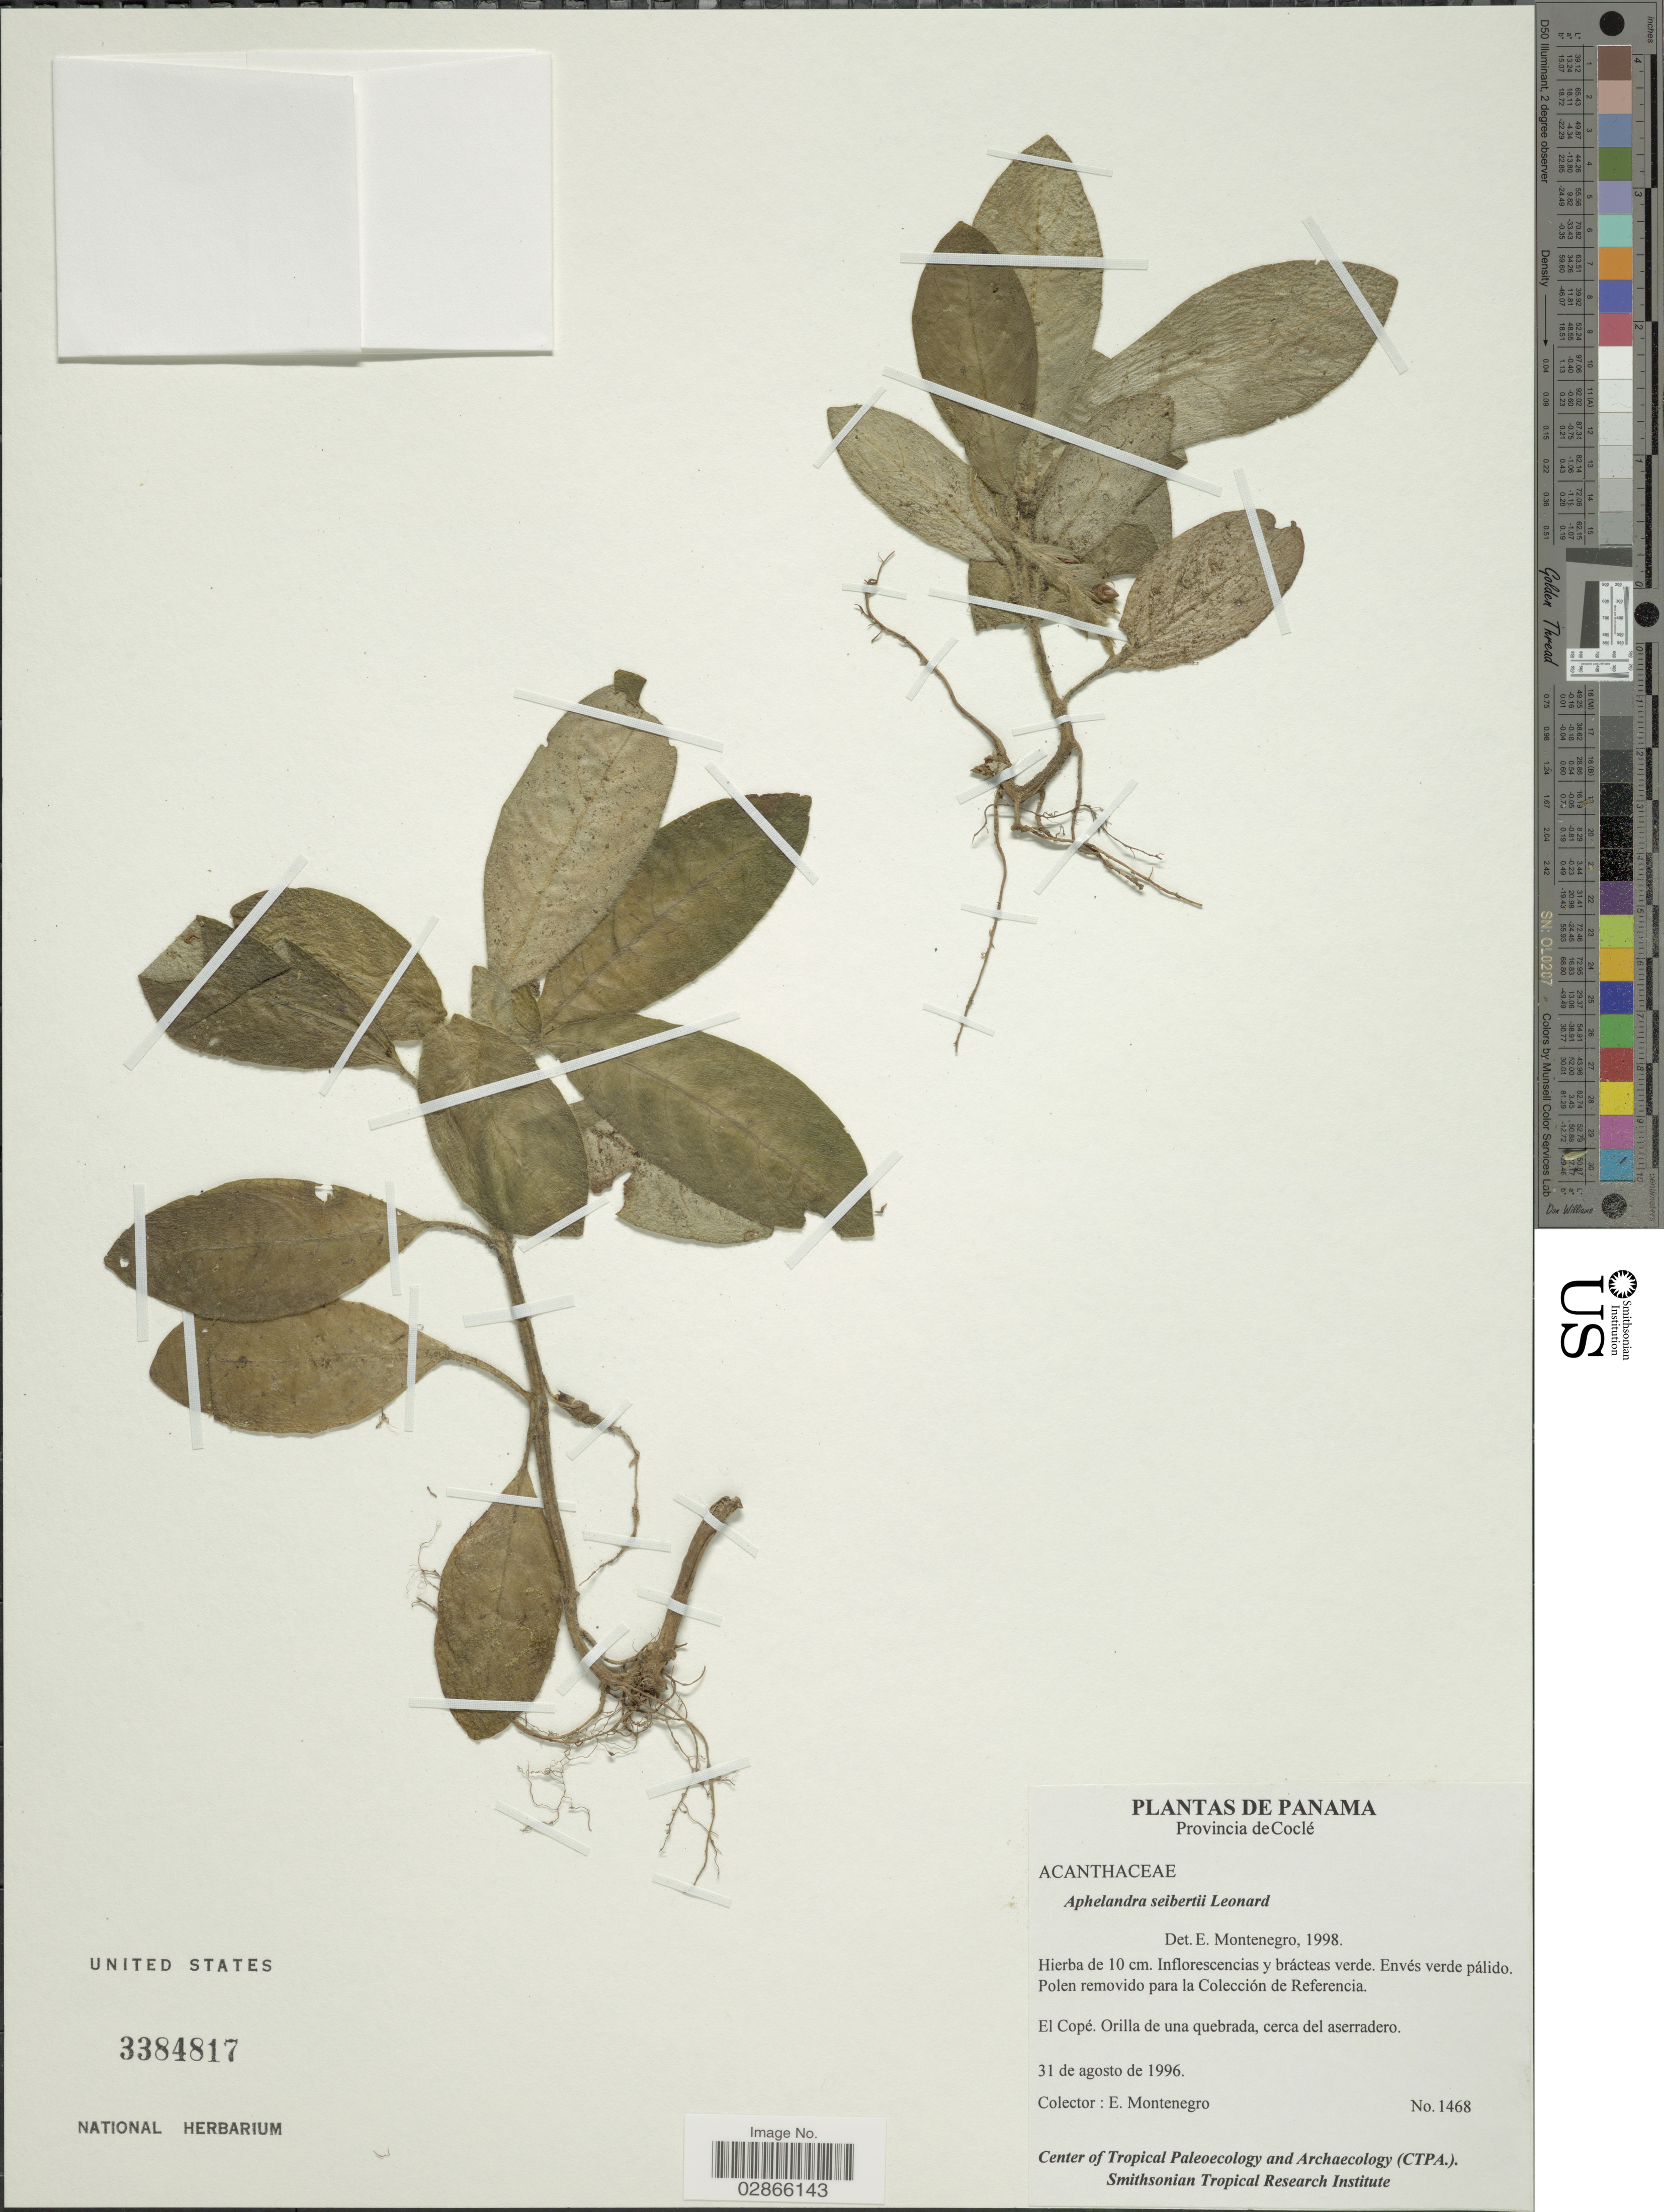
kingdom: Plantae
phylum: Tracheophyta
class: Magnoliopsida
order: Lamiales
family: Acanthaceae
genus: Aphelandra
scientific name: Aphelandra seibertii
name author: Leonard in Woodson & Seibert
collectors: E. Montenegro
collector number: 1468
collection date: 1996-08-31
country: Panama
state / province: Coclé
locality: El Copé. Orilla de una quebrada, cerca del aserradero.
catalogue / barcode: US 3384817